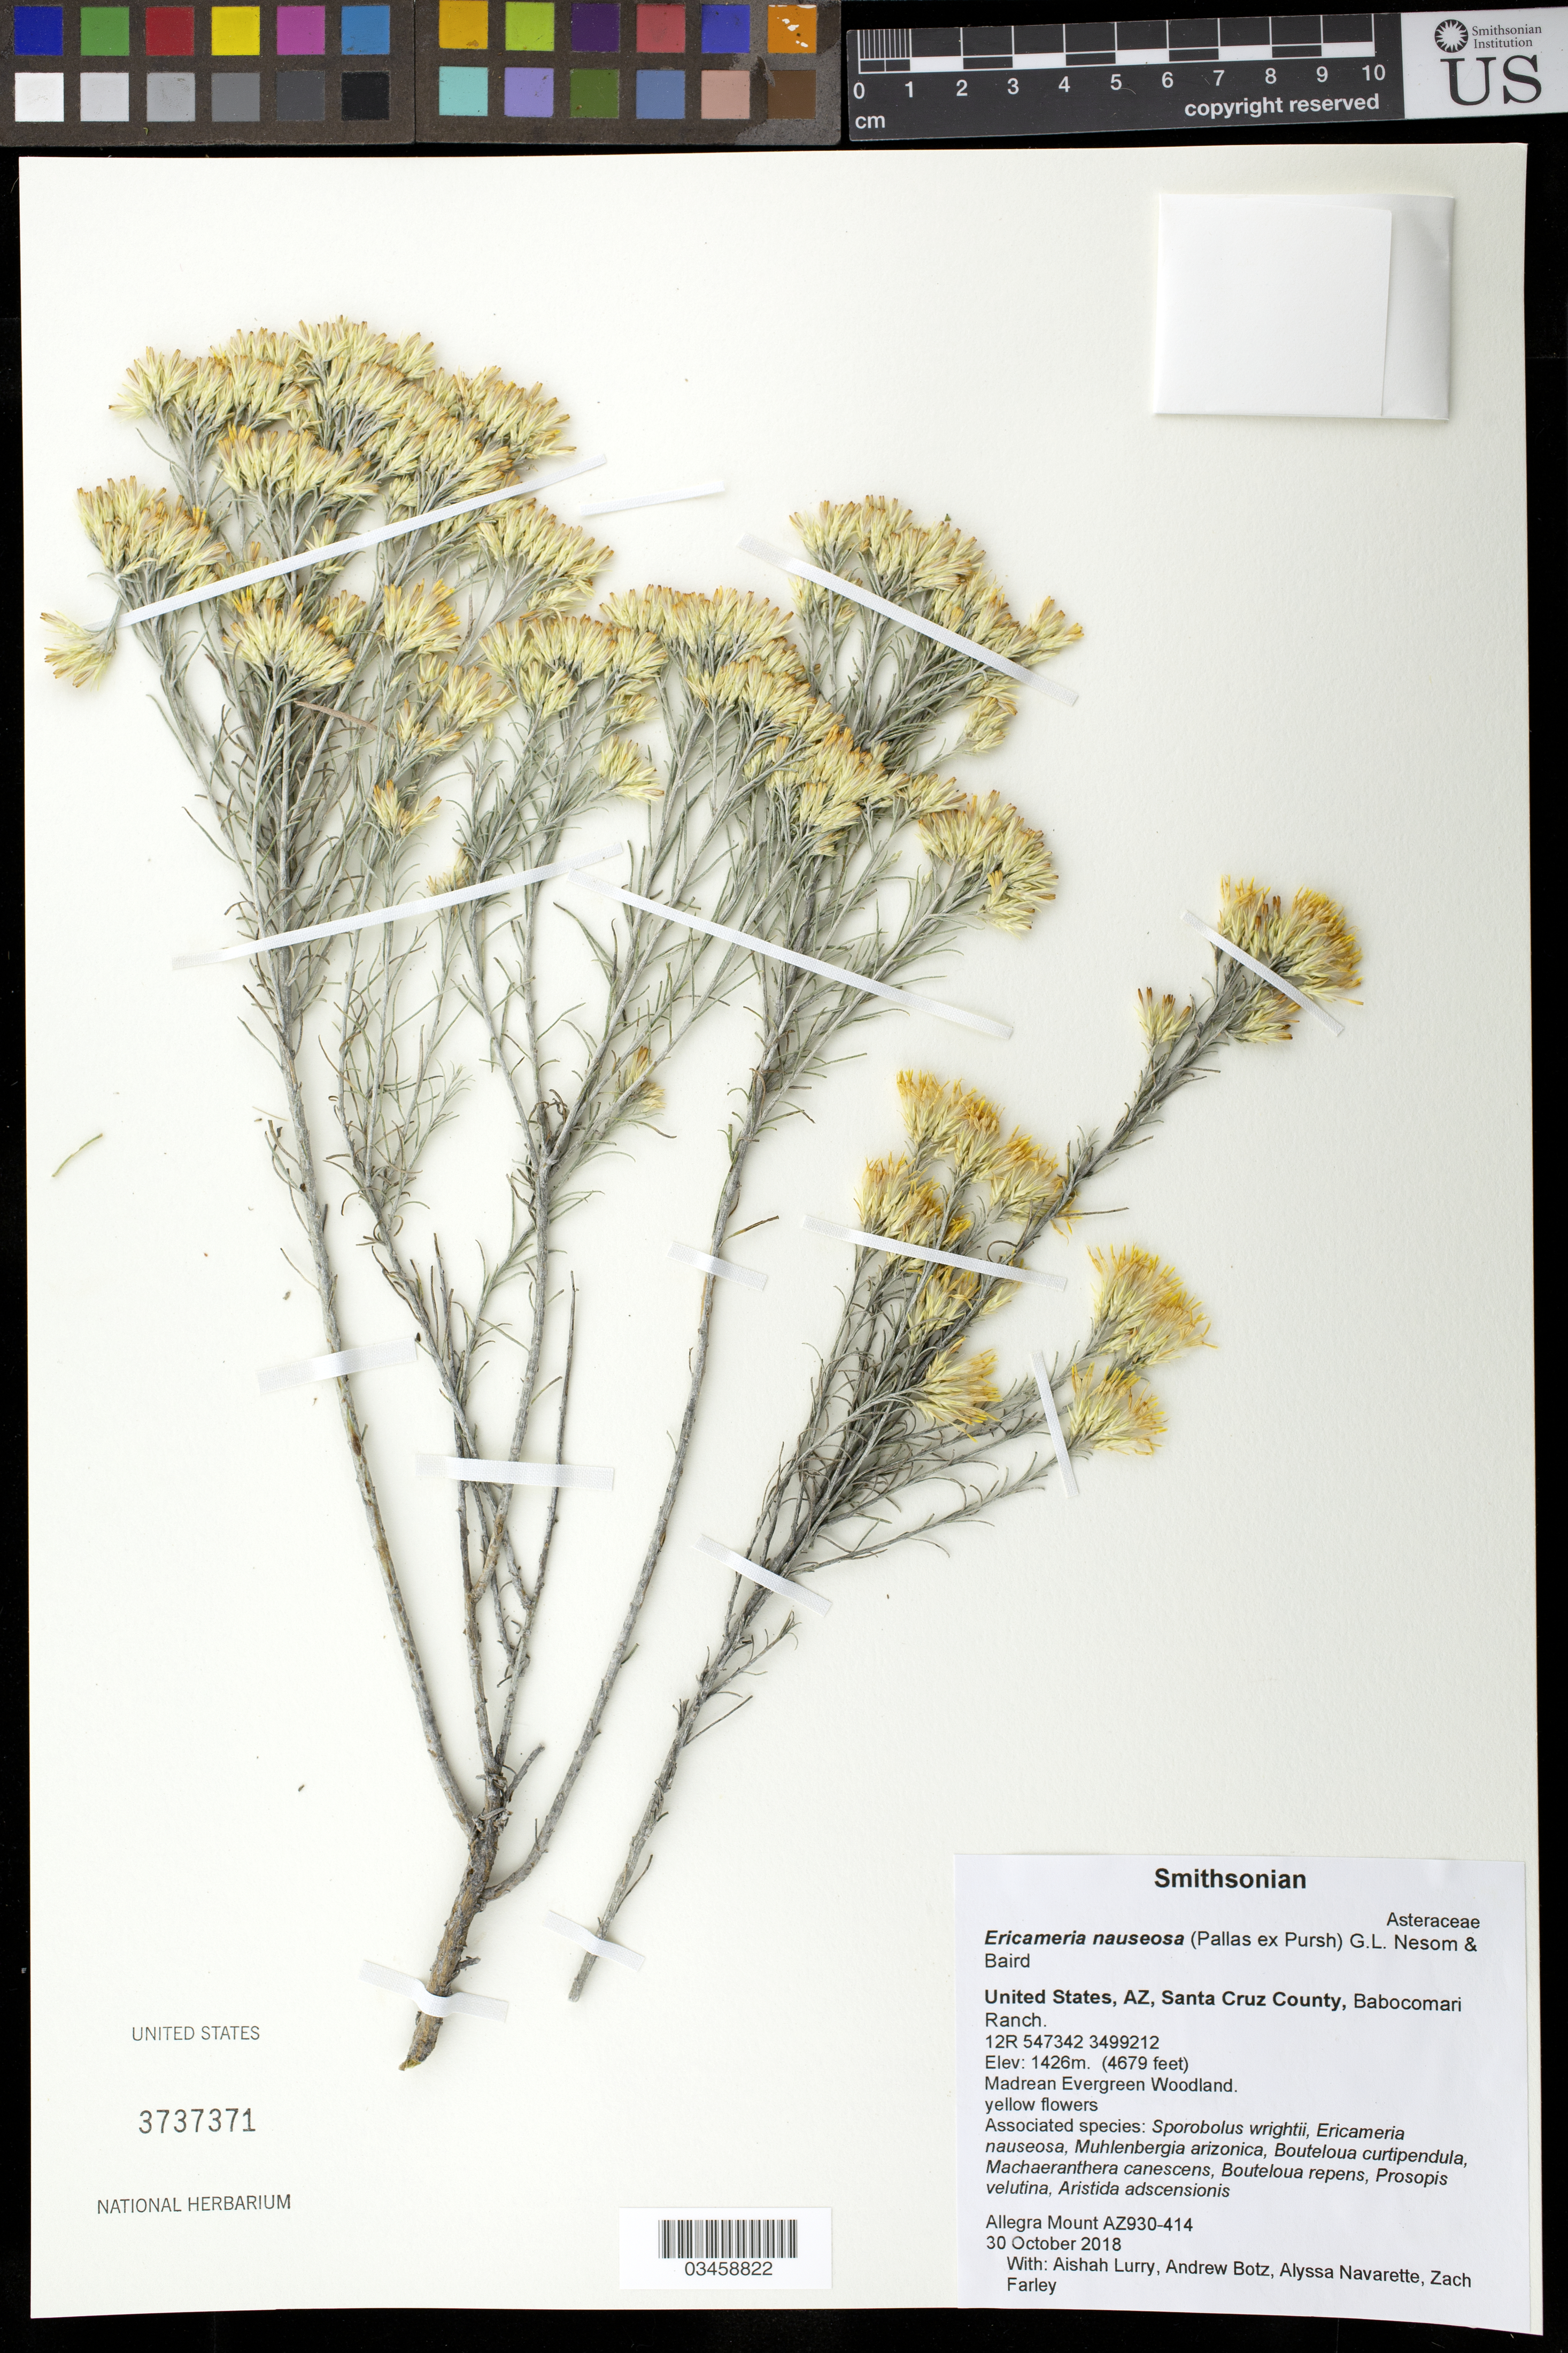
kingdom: Plantae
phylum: Tracheophyta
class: Magnoliopsida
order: Asterales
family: Asteraceae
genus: Ericameria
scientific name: Ericameria nauseosa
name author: (Pall. ex Pursh) G.L. Nesom & G.I. Baird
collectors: A. Mount, A. Lurry, A. Botz & Z. Farley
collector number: AZ930-414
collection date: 2018-10-30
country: United States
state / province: Arizona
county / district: Santa Cruz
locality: Babocomari Ranch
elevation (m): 1426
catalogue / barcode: US 3737371